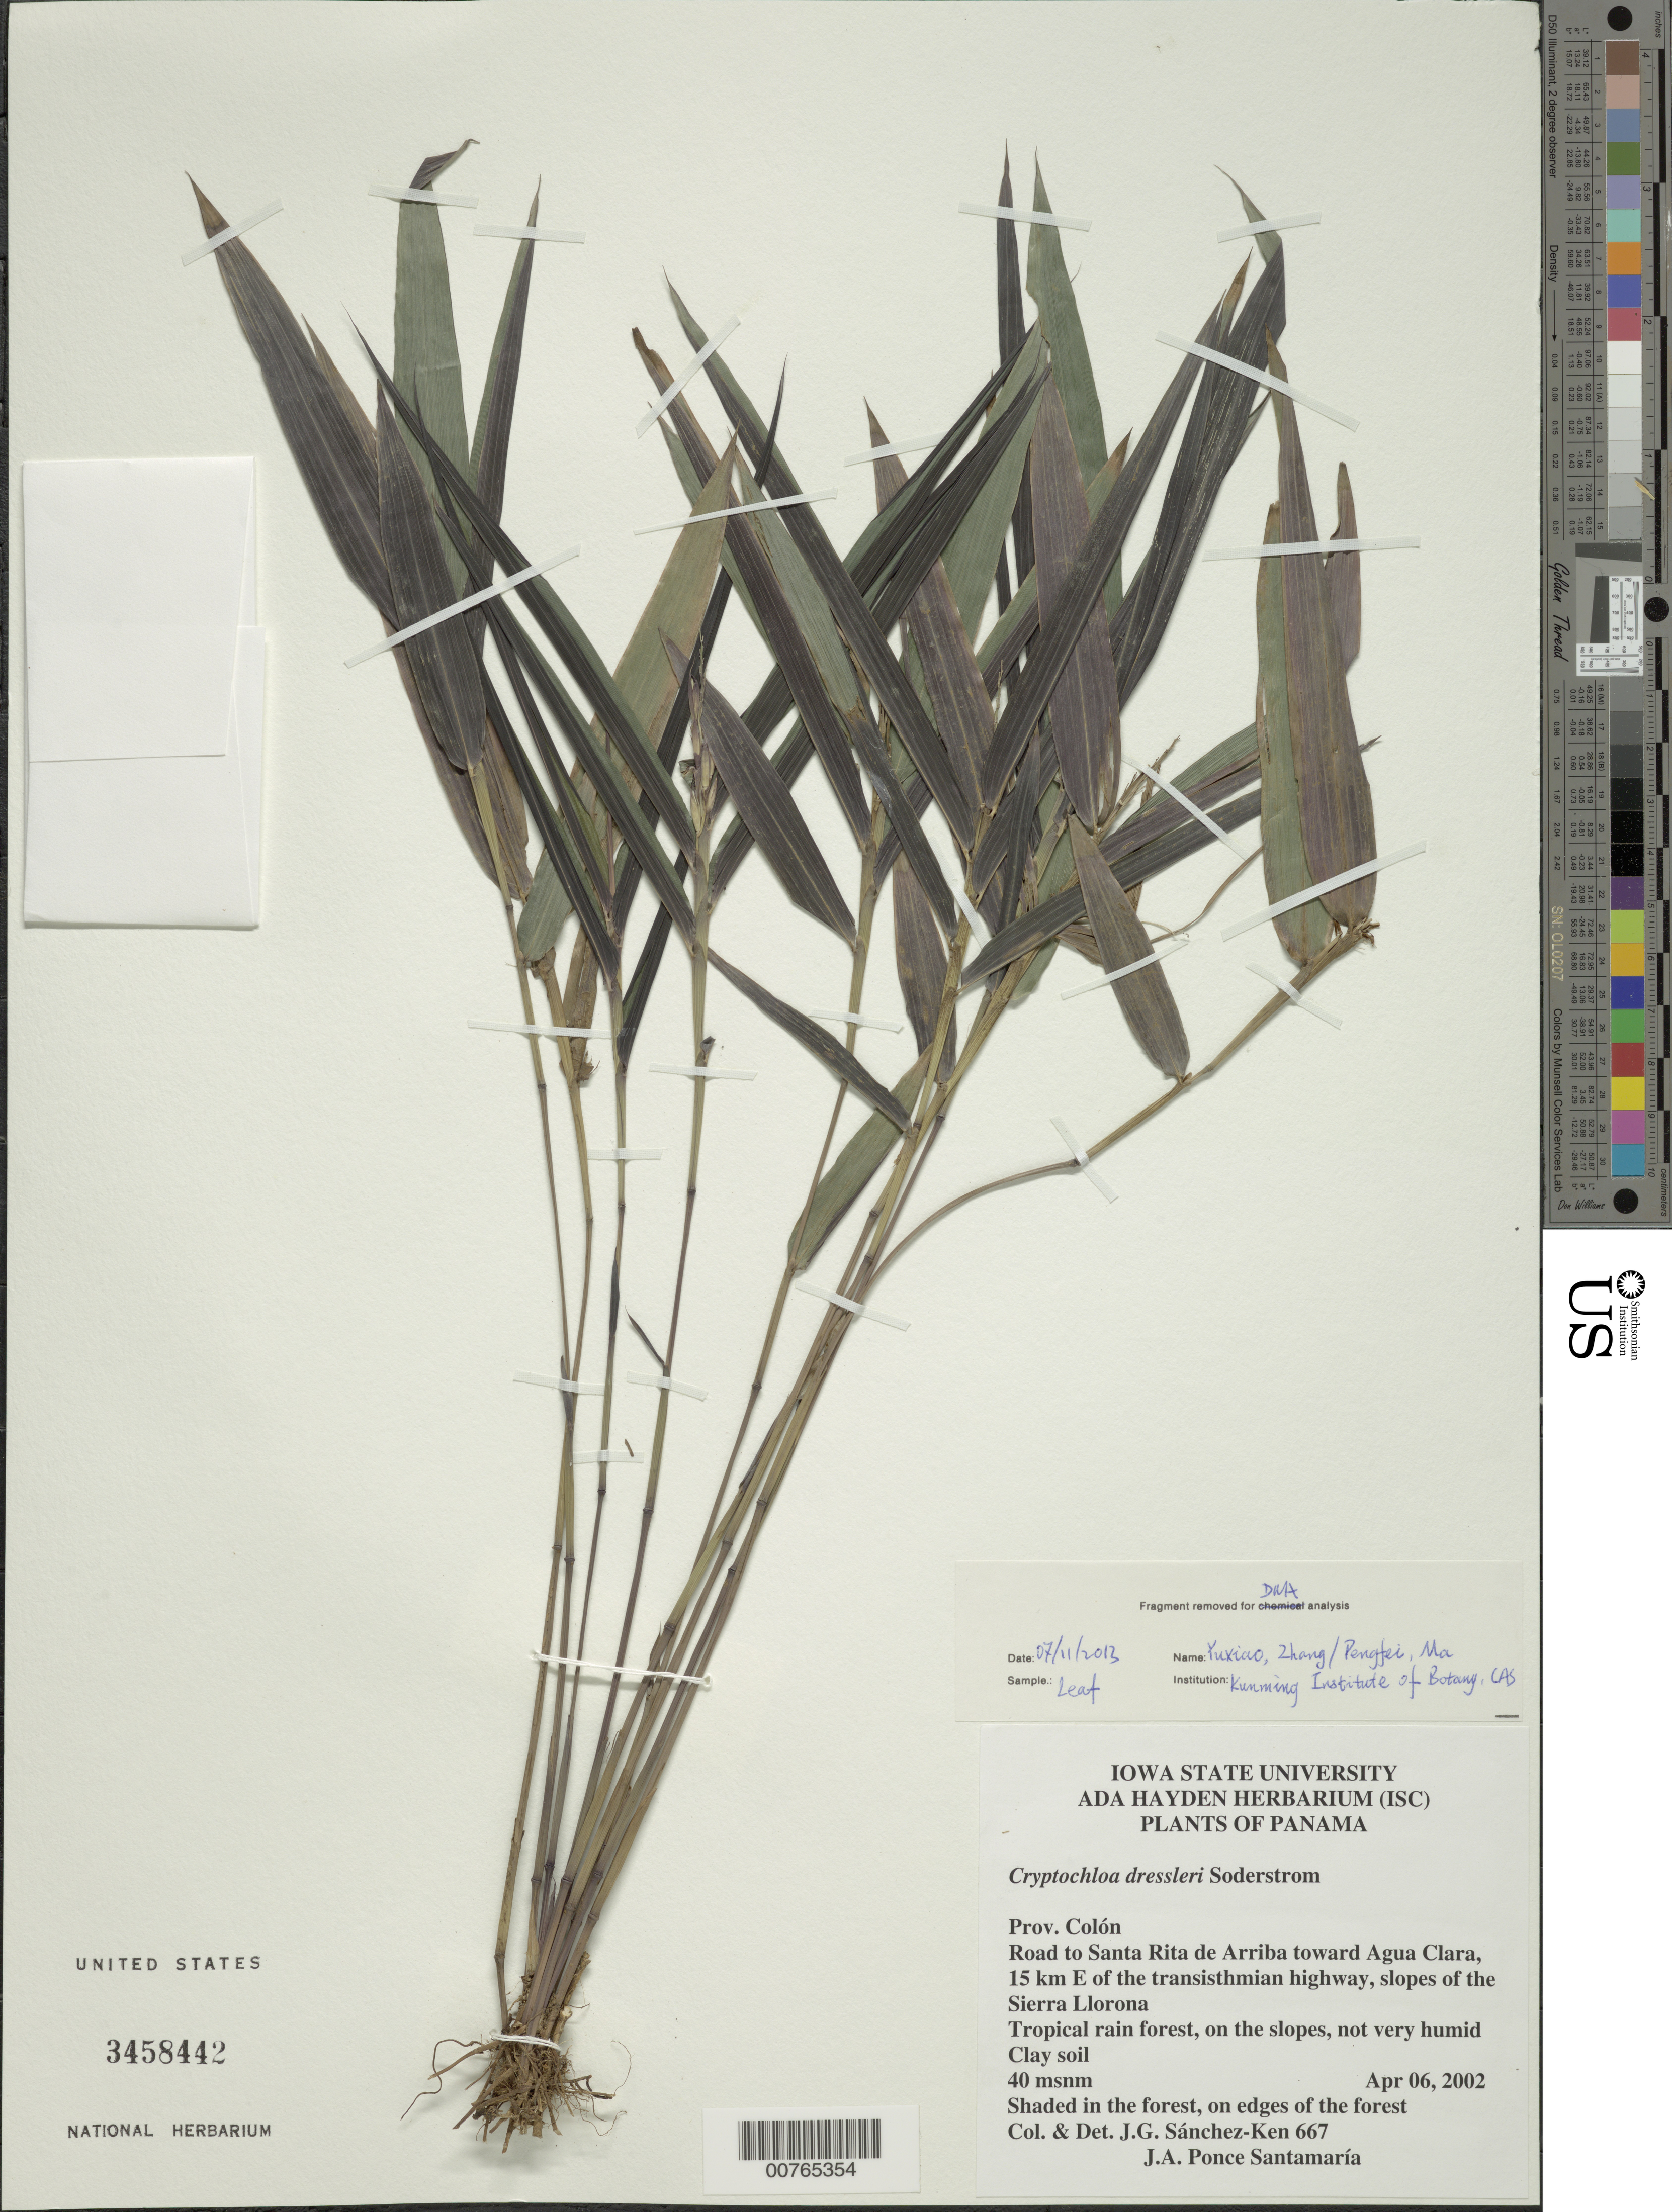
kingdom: Plantae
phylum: Tracheophyta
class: Liliopsida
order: Poales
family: Poaceae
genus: Cryptochloa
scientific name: Cryptochloa dressleri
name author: Soderstr.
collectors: J. G. Sánchez-Ken & J. Ponce Santamaria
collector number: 667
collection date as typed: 06 Apr 2002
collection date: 2002-04-06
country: Panama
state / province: Colón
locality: Road to Santa Rita de Arriba toward Agua Clara, E of Trans-Isthmian highway.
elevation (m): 60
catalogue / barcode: US 3458442